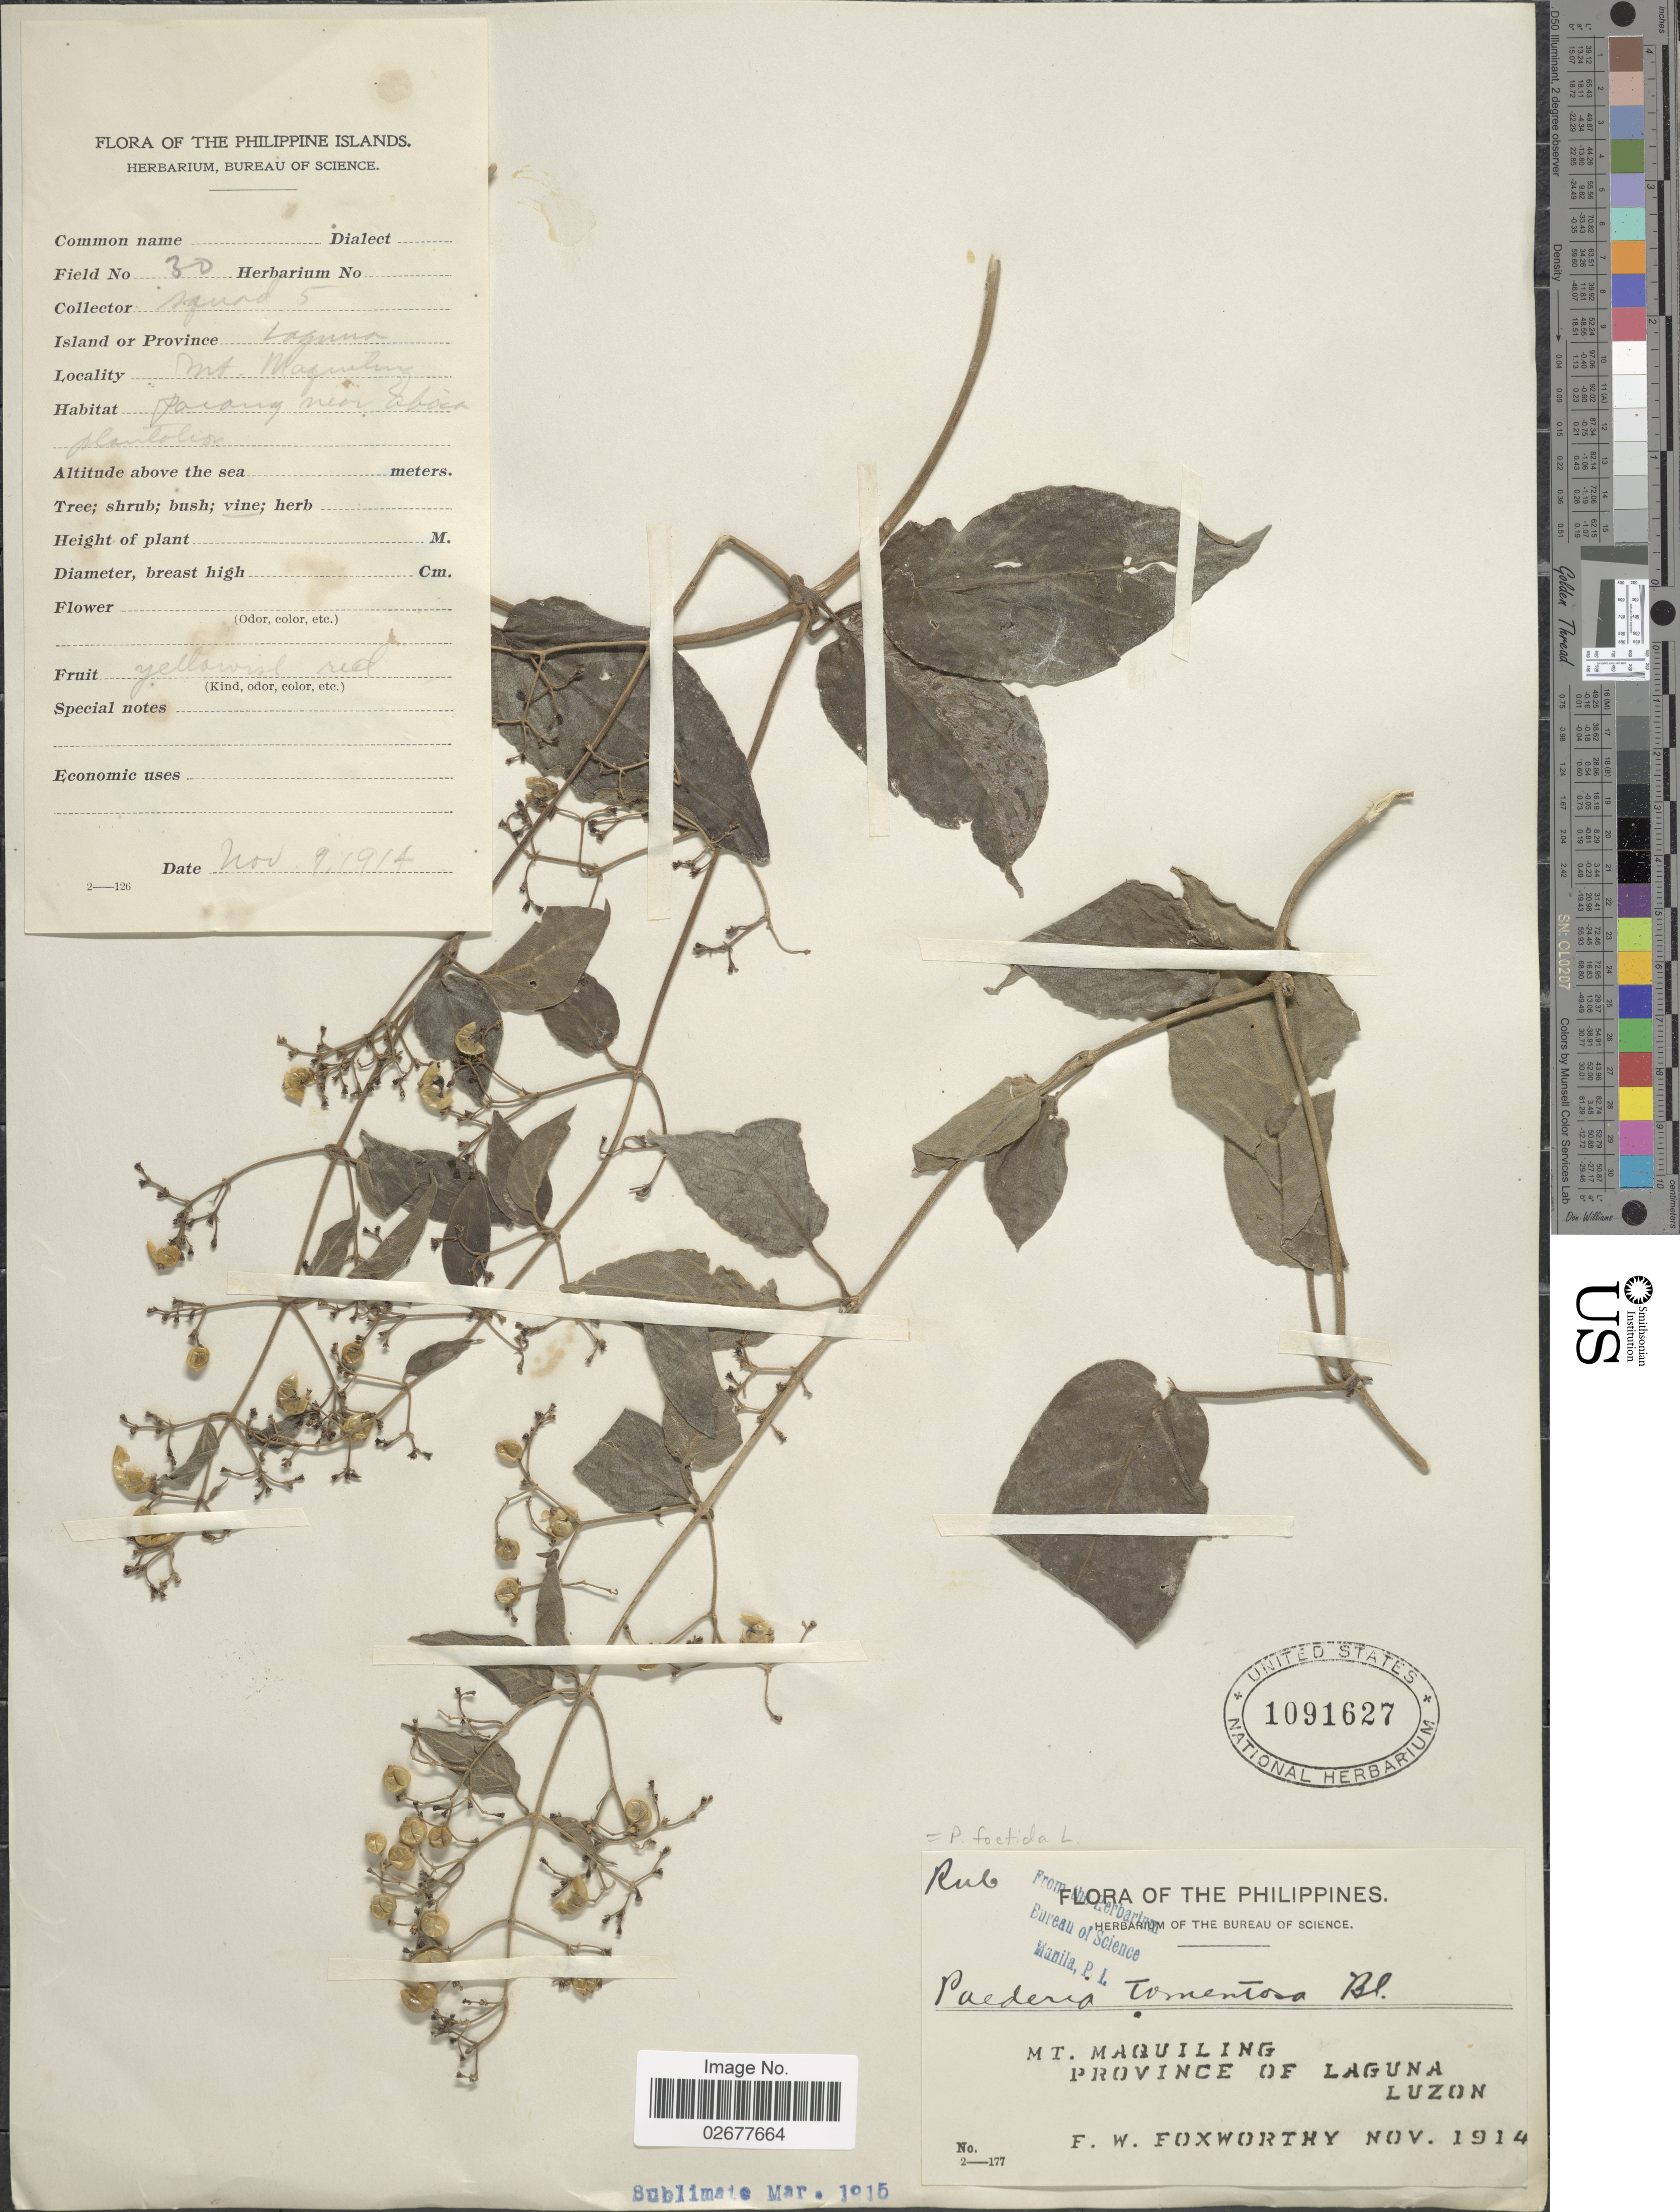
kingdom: Plantae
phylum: Tracheophyta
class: Magnoliopsida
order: Gentianales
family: Rubiaceae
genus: Paederia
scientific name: Paederia foetida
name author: Wall.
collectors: F. W. Foxworthy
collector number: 30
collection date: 1914-11-09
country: Philippines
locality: Mt. Maquiling. Province of Laguna. Luzon.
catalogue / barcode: US 1091627